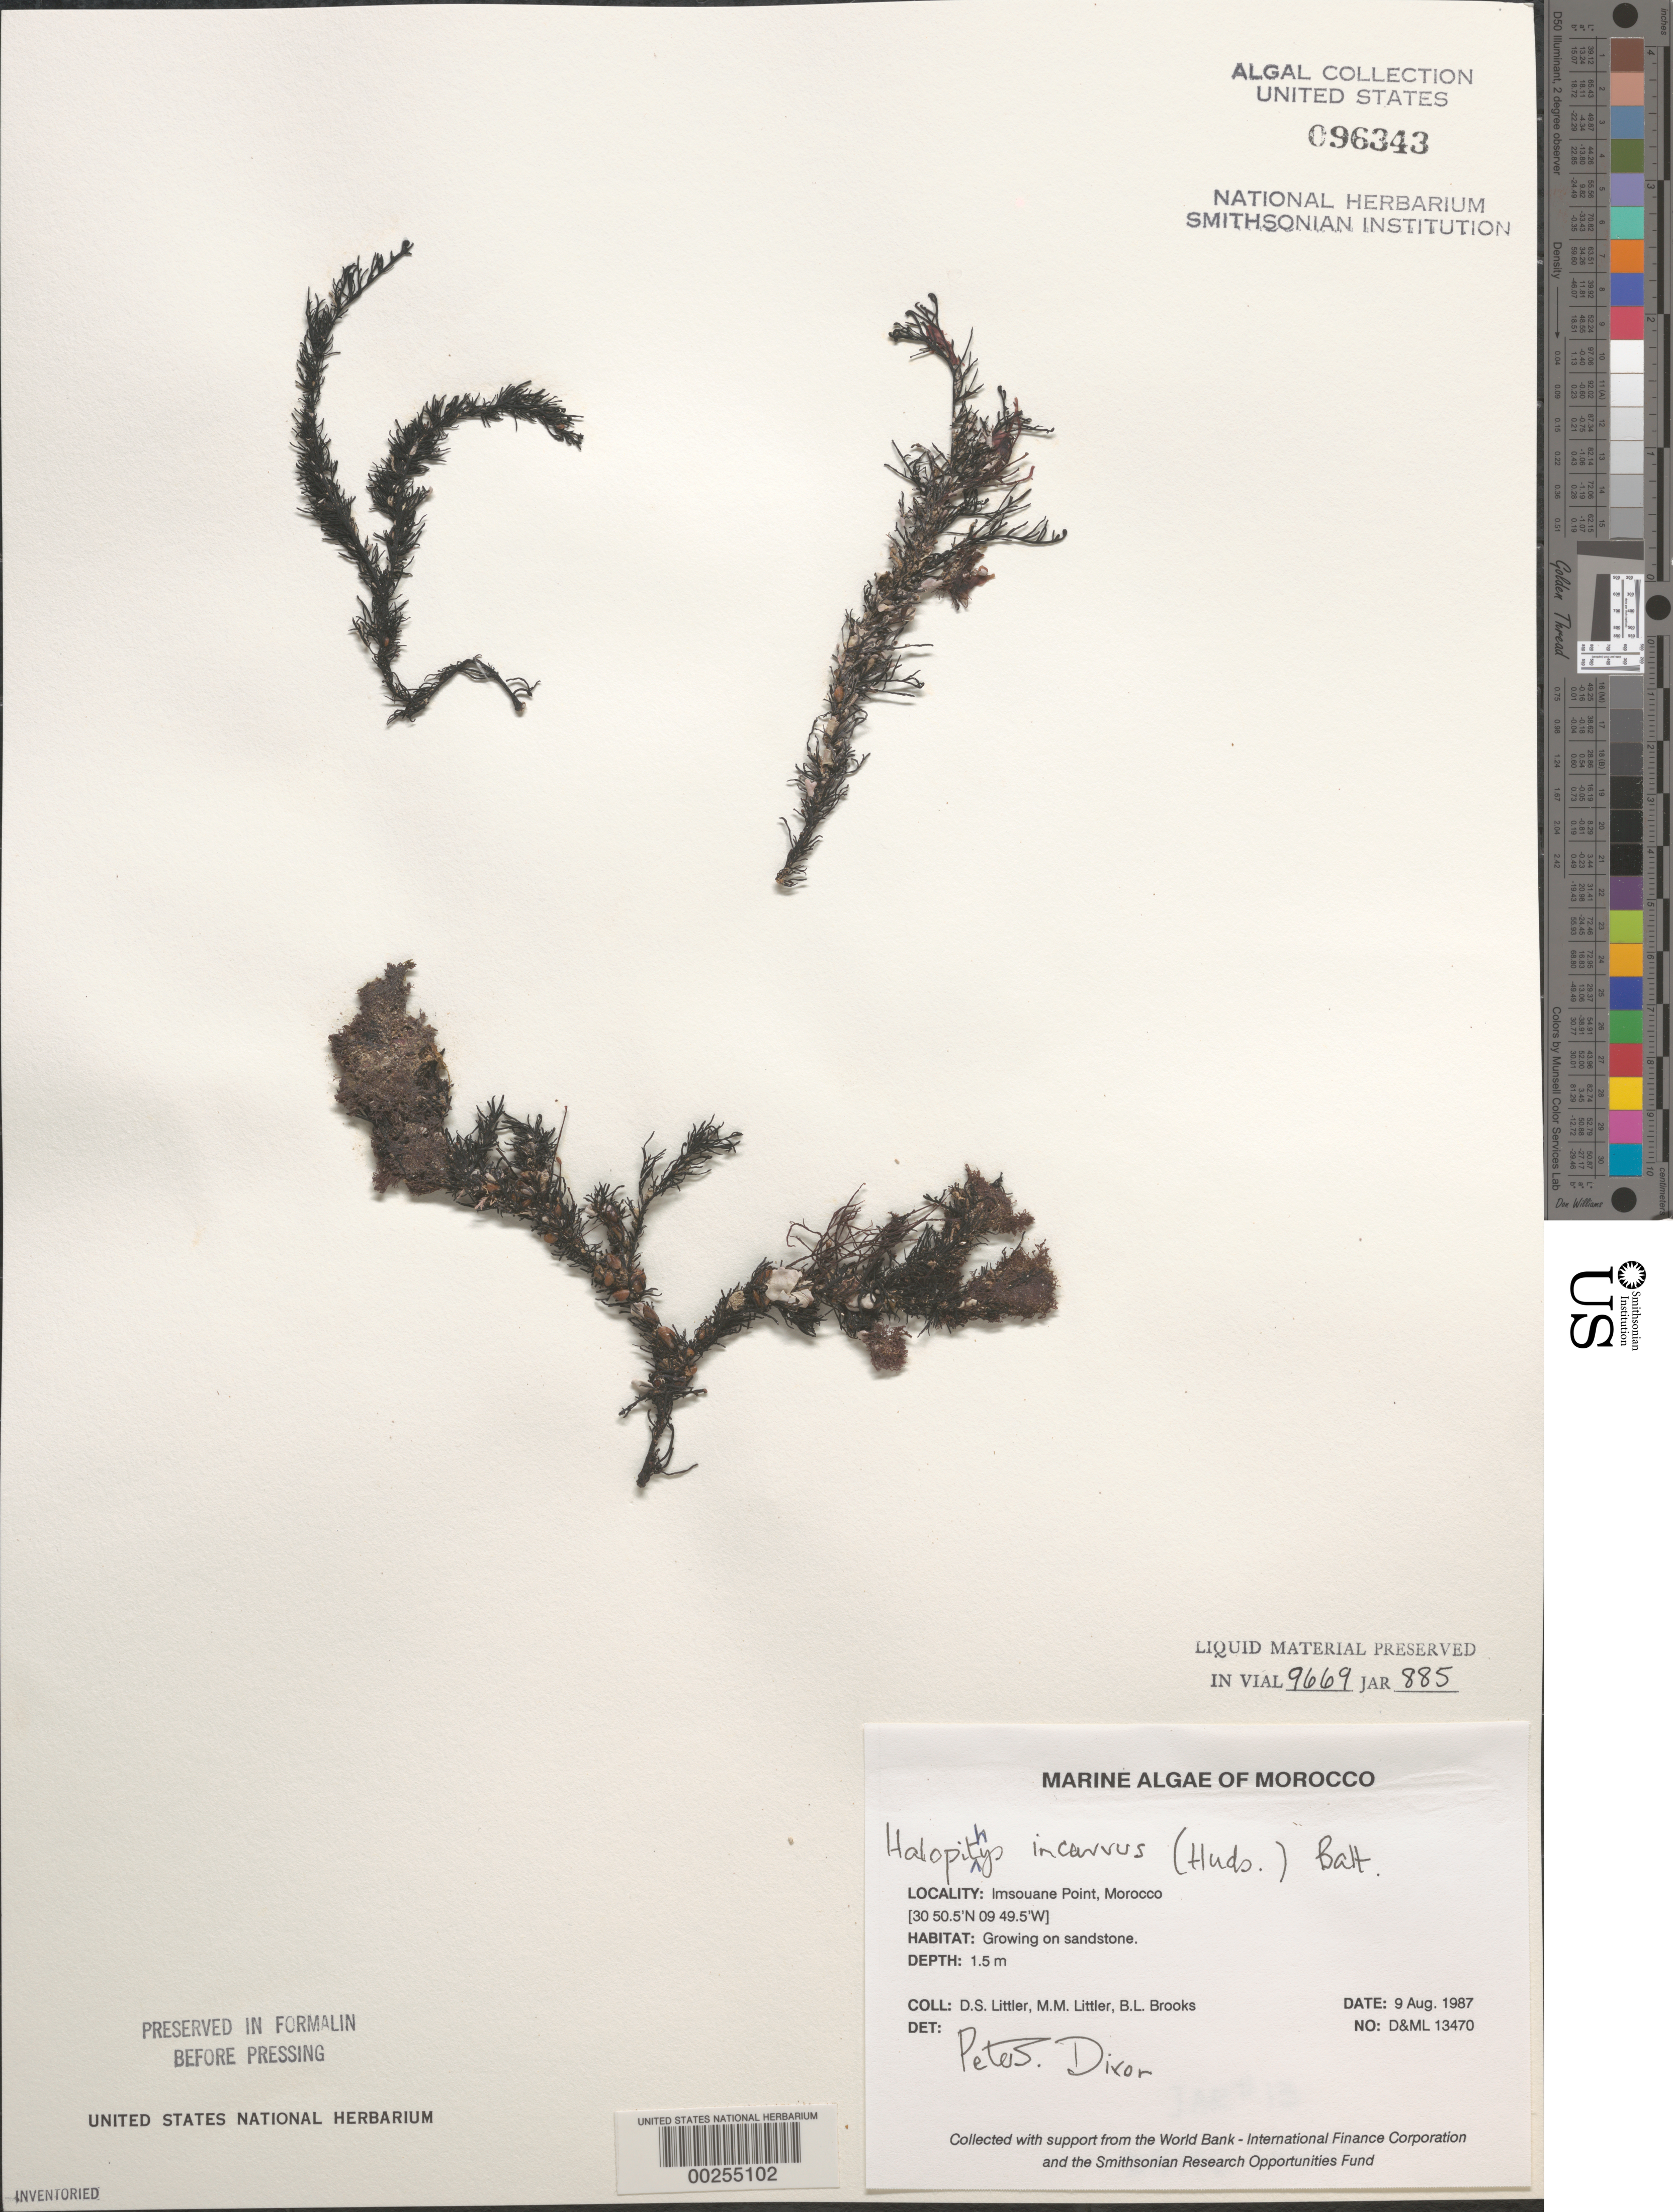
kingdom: Plantae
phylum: Rhodophyta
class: Florideophyceae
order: Ceramiales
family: Rhodomelaceae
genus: Halopithys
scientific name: Halopithys incurvus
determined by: Dixon, P. S.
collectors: D. S. Littler, M. M. Littler & B. Brooks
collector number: D&ML 13470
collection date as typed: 09 Aug 1987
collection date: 1987-08-09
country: Morocco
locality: Imsouane Point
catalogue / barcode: US 96343